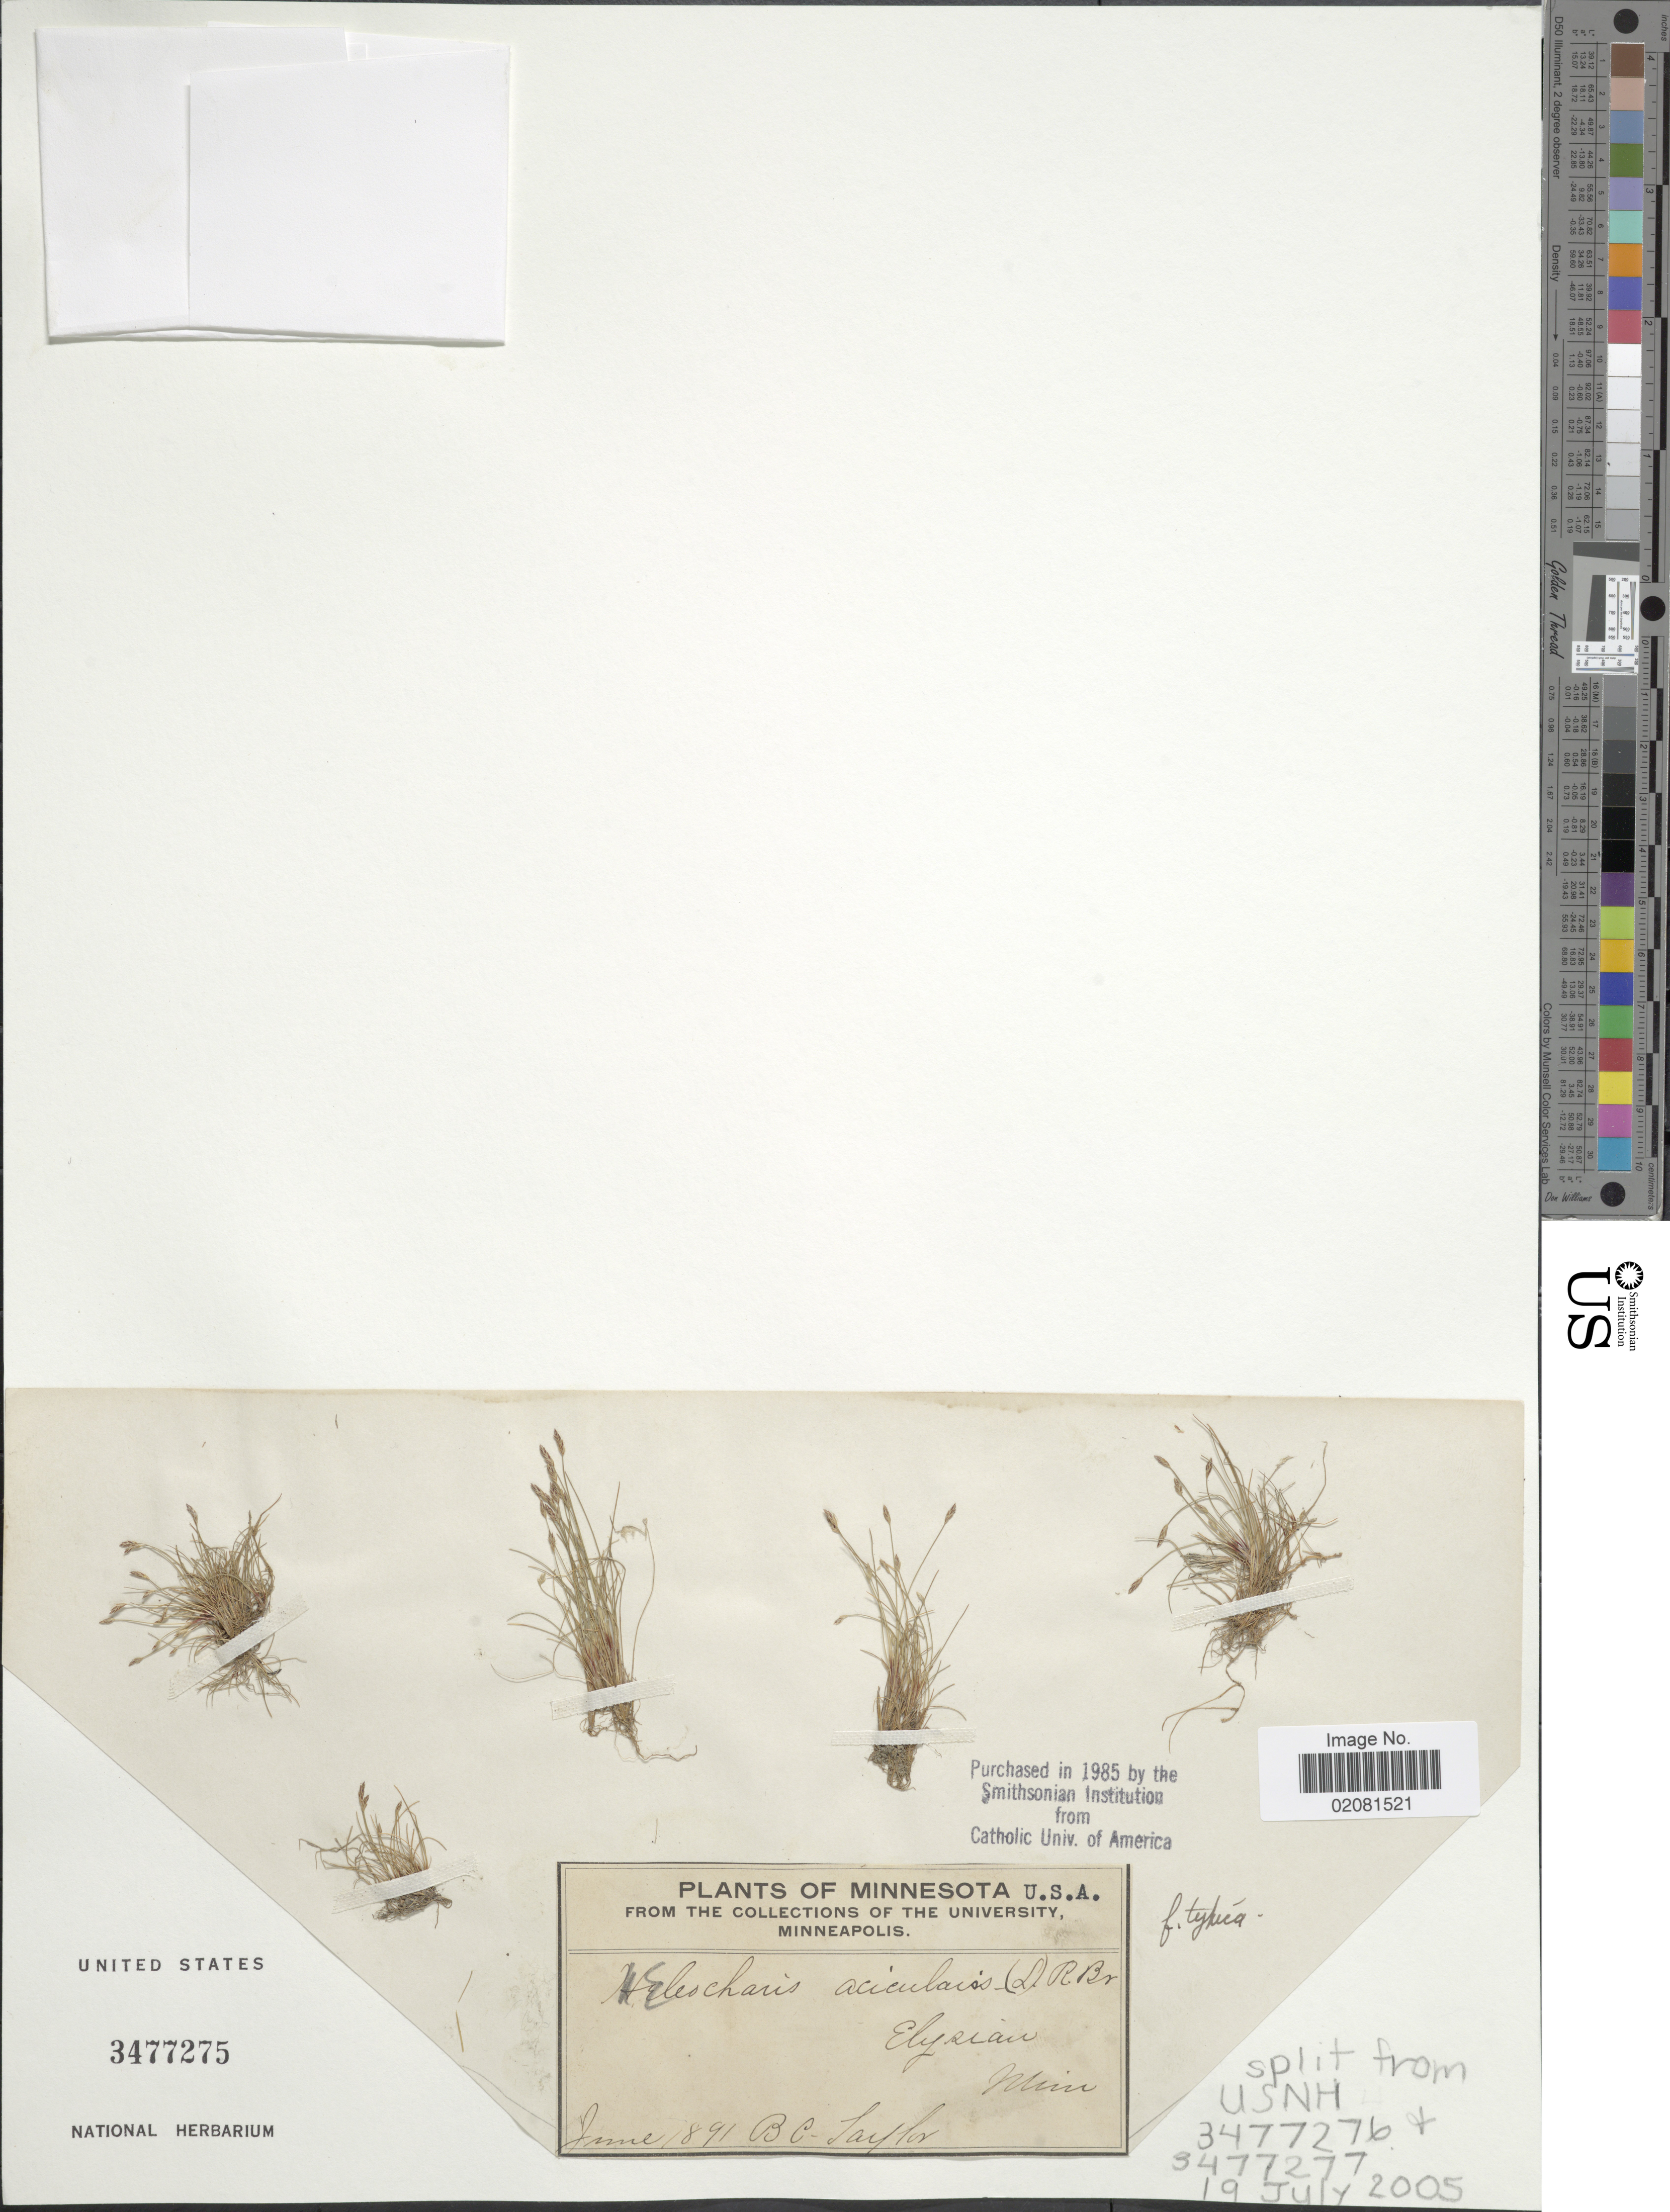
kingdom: Plantae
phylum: Tracheophyta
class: Liliopsida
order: Poales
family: Cyperaceae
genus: Eleocharis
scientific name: Eleocharis acicularis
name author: (L.) Roem. & Schult.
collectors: B. C. Taylor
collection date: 1891-06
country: United States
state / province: Minnesota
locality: Elysian.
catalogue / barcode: US 3477275